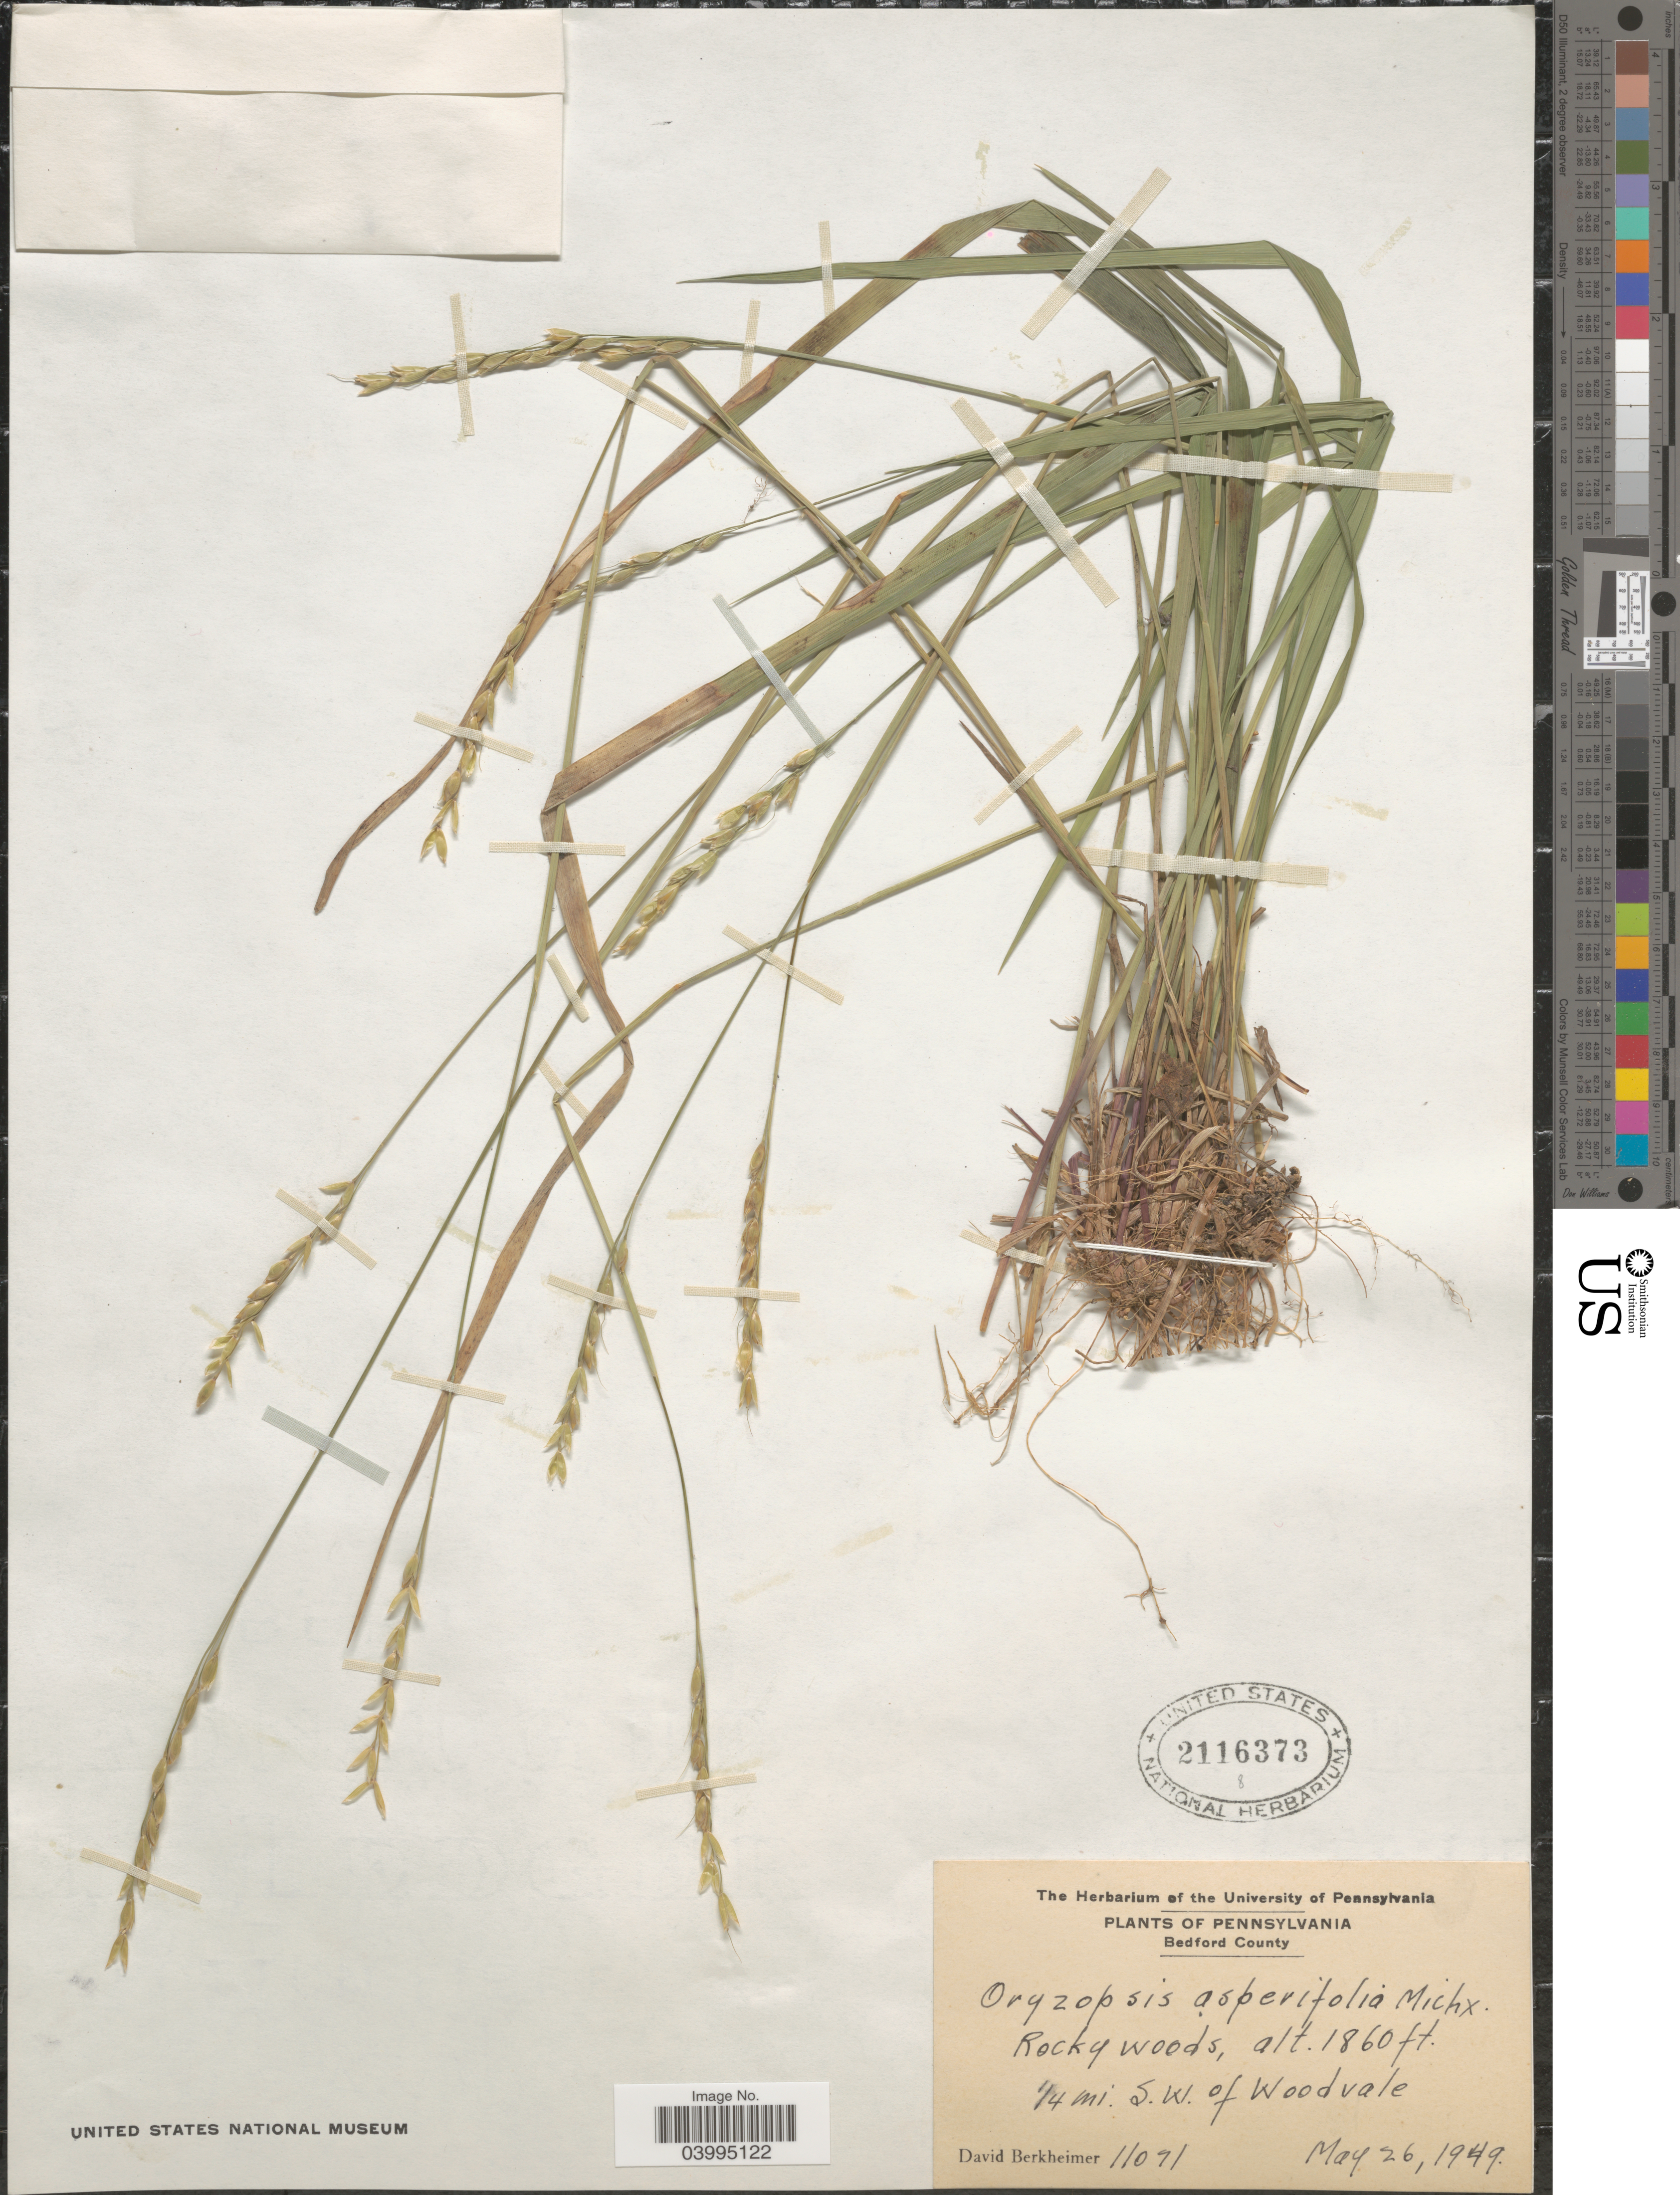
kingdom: Plantae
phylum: Tracheophyta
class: Liliopsida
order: Poales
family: Poaceae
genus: Oryzopsis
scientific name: Oryzopsis asperifolia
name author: Michx.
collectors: D. Berkheimer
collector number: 11071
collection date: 1949-05-26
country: United States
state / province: Pennsylvania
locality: Bedfort County. Rocky woods, ¼ mi. S.W. of Woodvale.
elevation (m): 567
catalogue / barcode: US 2116373